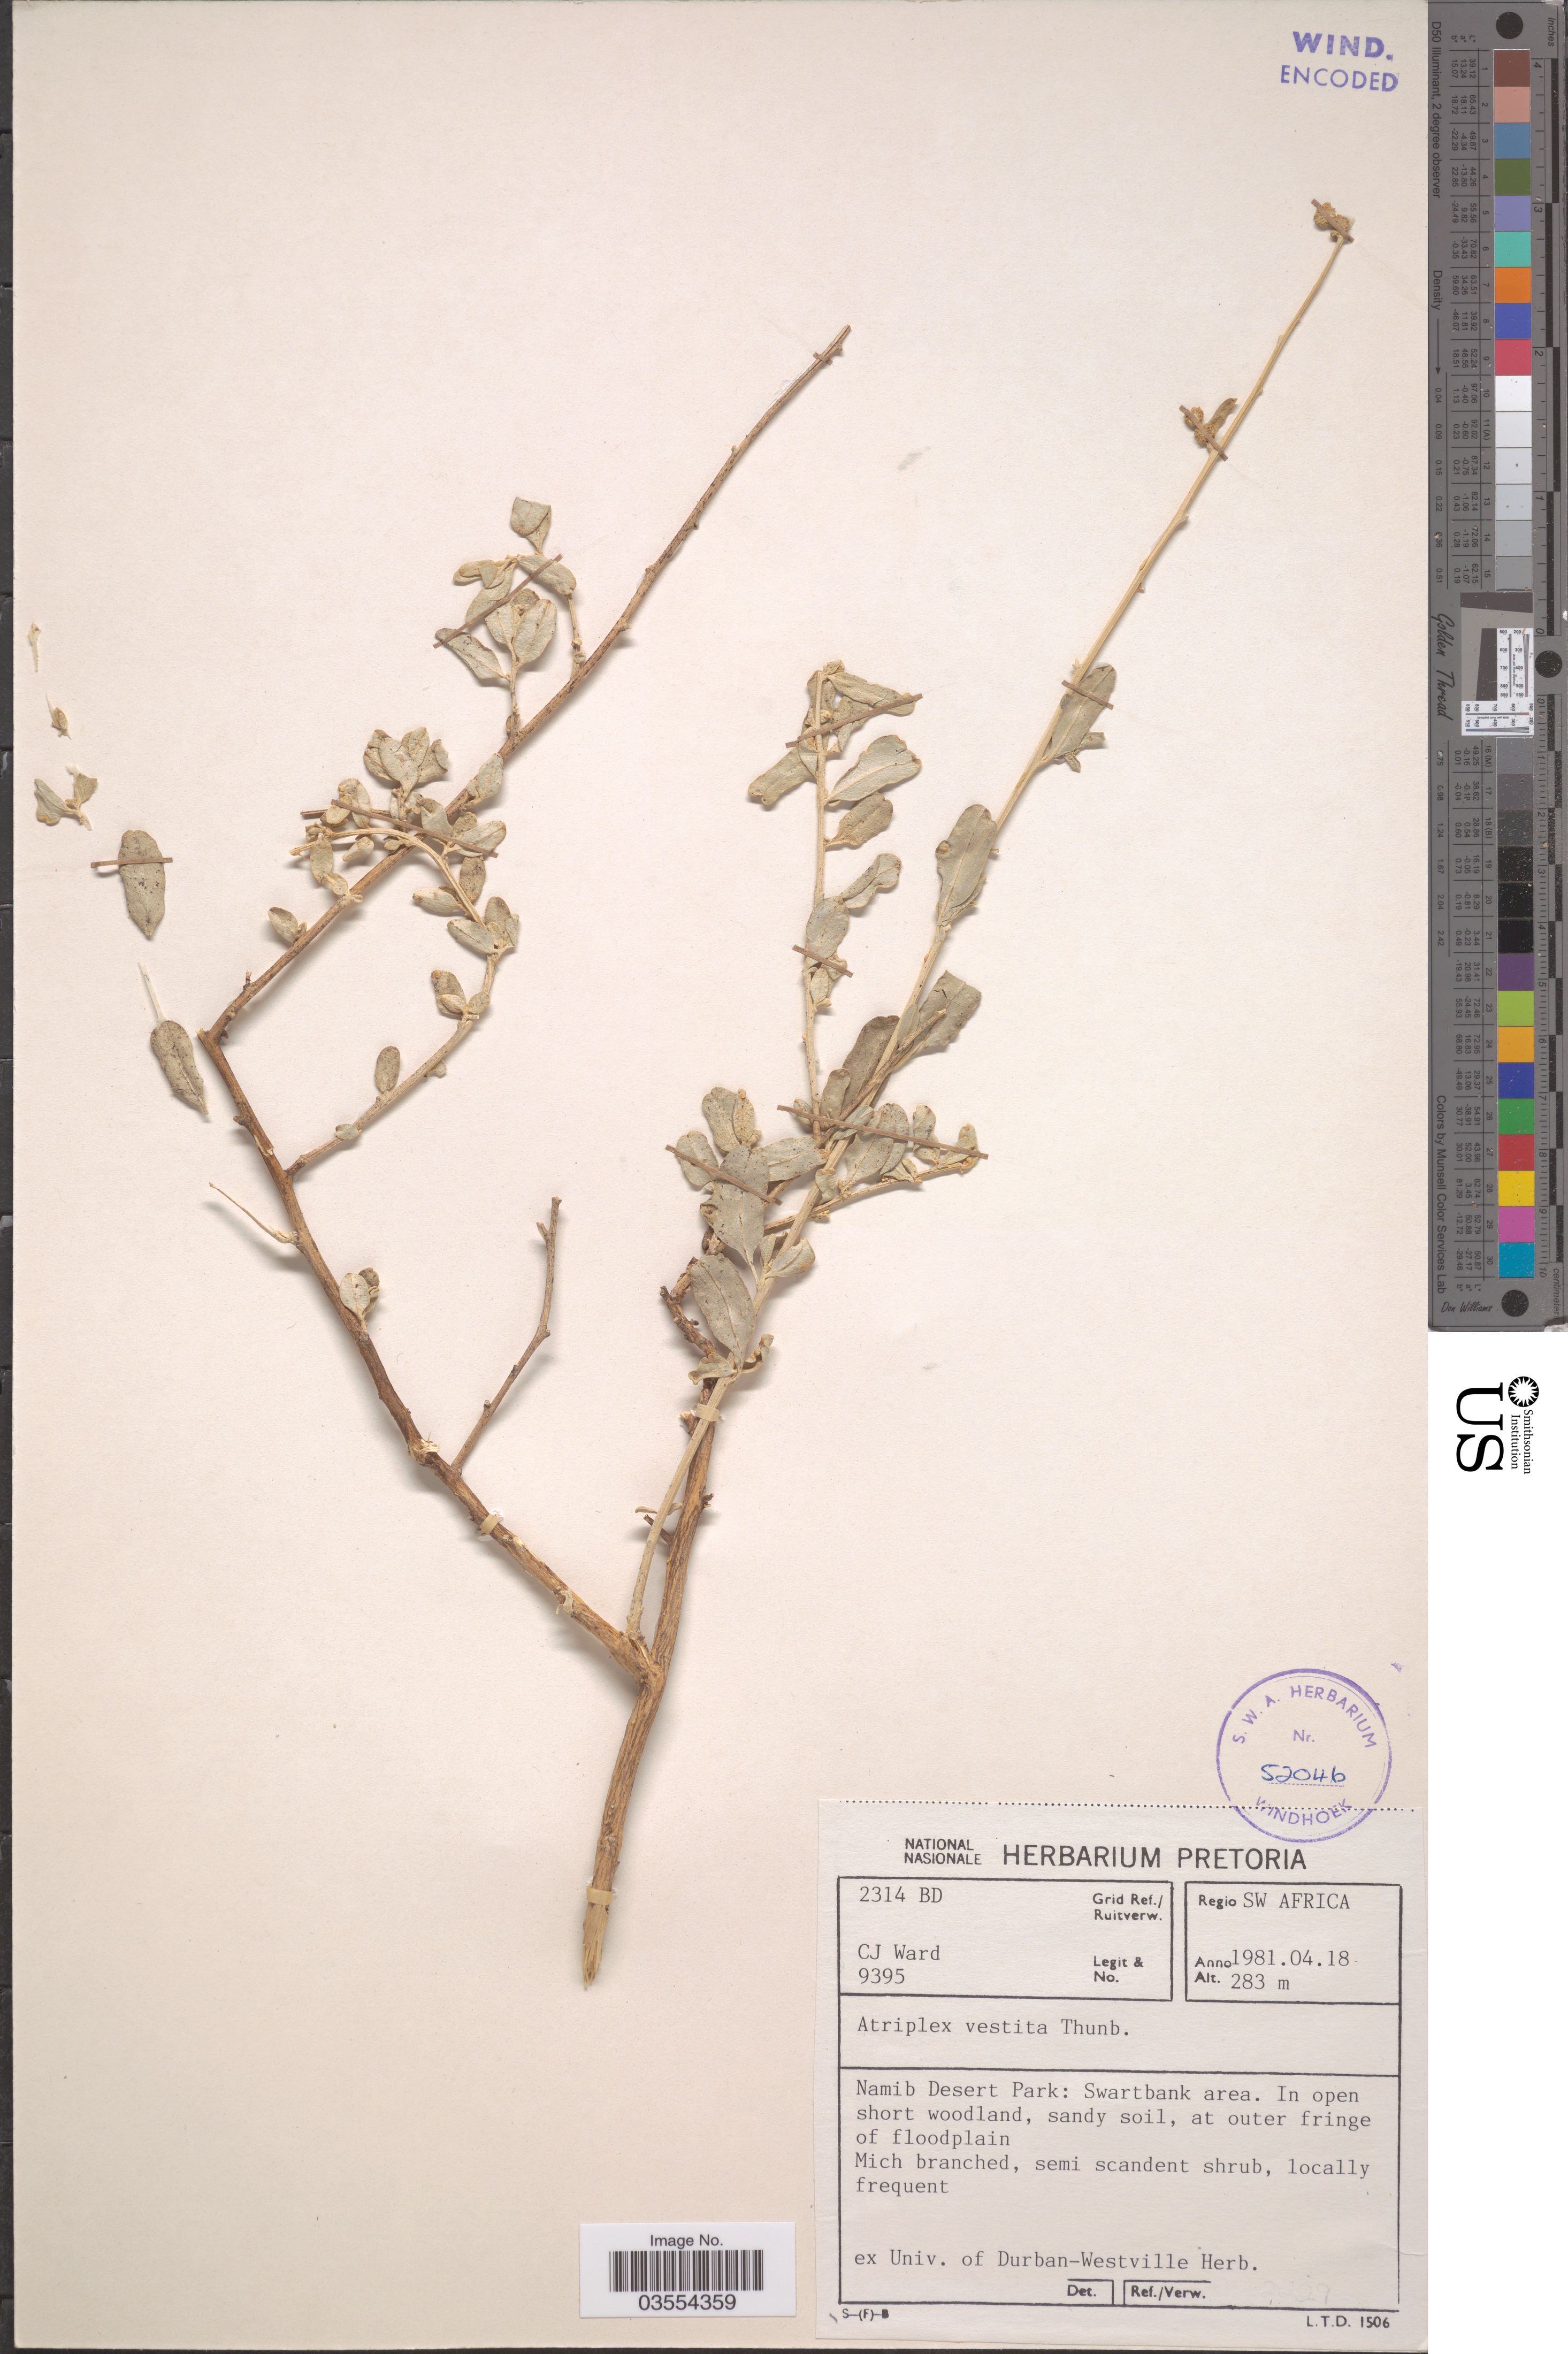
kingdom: Plantae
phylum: Tracheophyta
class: Magnoliopsida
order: Caryophyllales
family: Amaranthaceae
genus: Atriplex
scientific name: Atriplex vestita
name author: (Thunb.) Aellen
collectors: C. J. Ward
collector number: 9395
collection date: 1981-04-18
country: Namibia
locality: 2314 BD Grid Ref./ Ruitverw., Regio SW Africa. Namib Desert Park: Swartbank area. In open short woodland, sandy soil, at outer fringe of floodplain.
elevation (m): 283